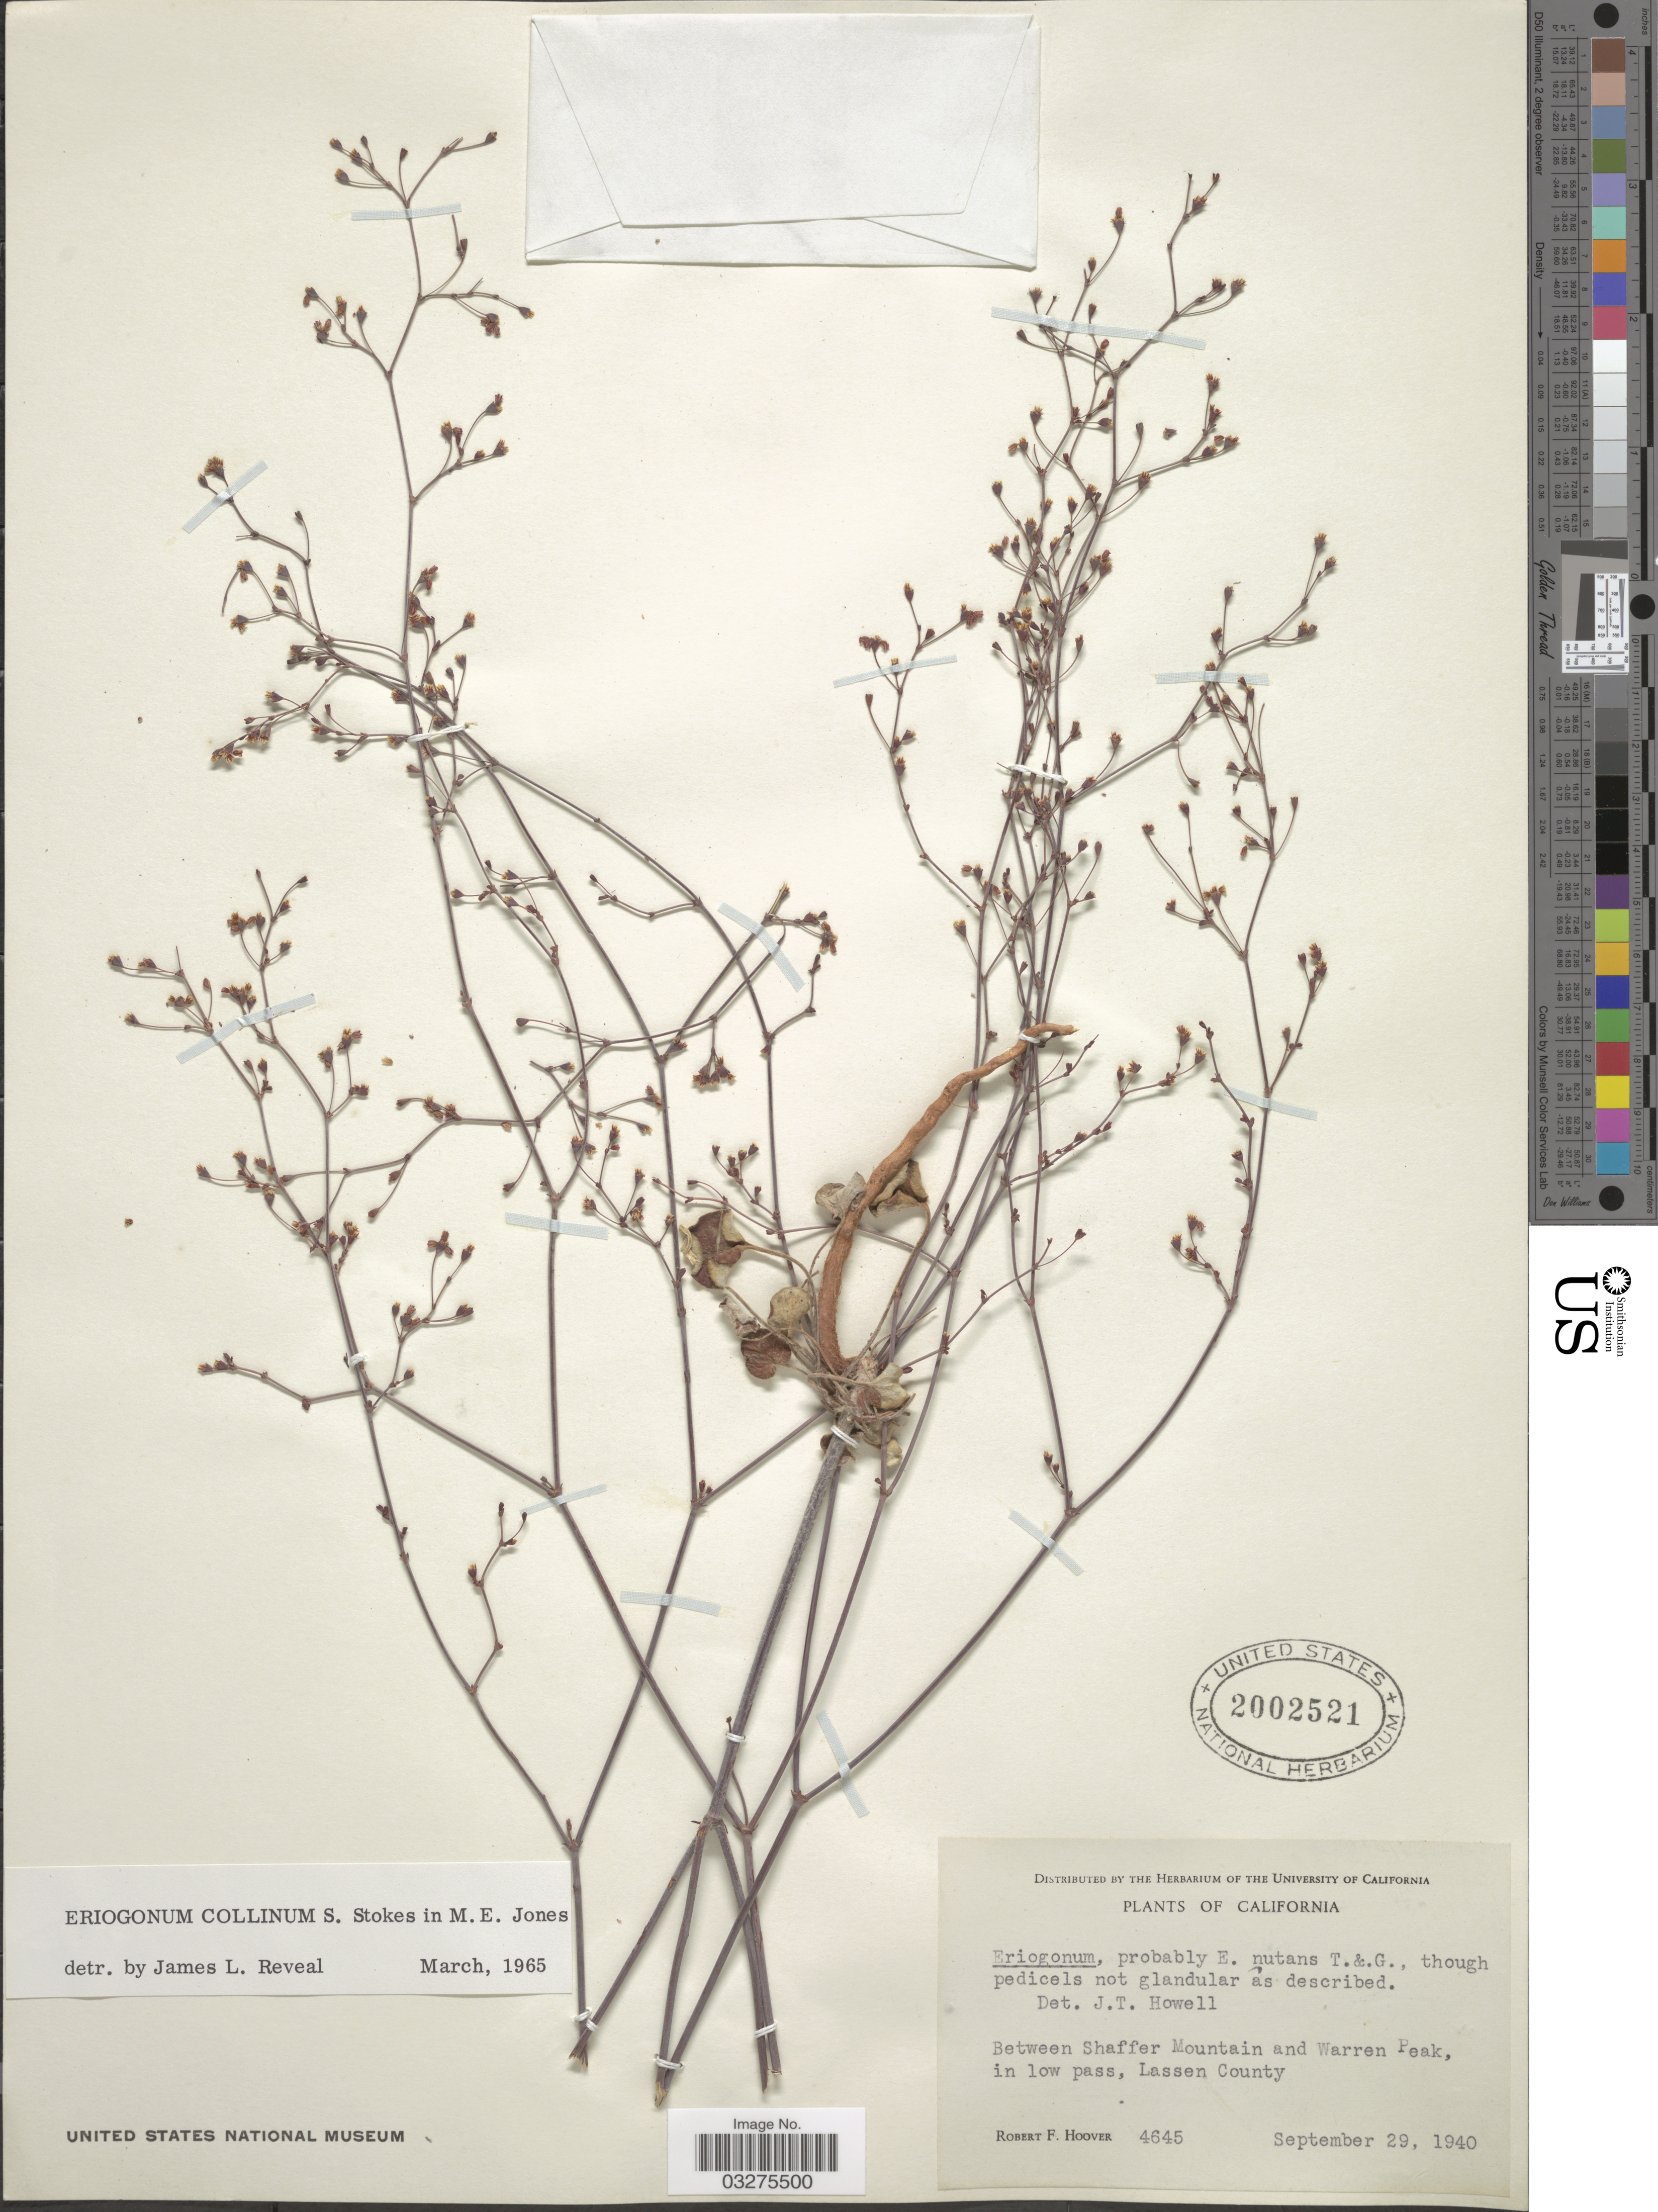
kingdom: Plantae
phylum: Tracheophyta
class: Magnoliopsida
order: Caryophyllales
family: Polygonaceae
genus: Eriogonum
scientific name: Eriogonum collinum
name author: S. Stokes ex M.E. Jones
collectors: R. F. Hoover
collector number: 4645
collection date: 1940-09-29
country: United States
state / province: California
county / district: Lassen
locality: Between Shaffer Mountain and Warren Peak, in low pass, Lassen County.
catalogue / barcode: US 2002521